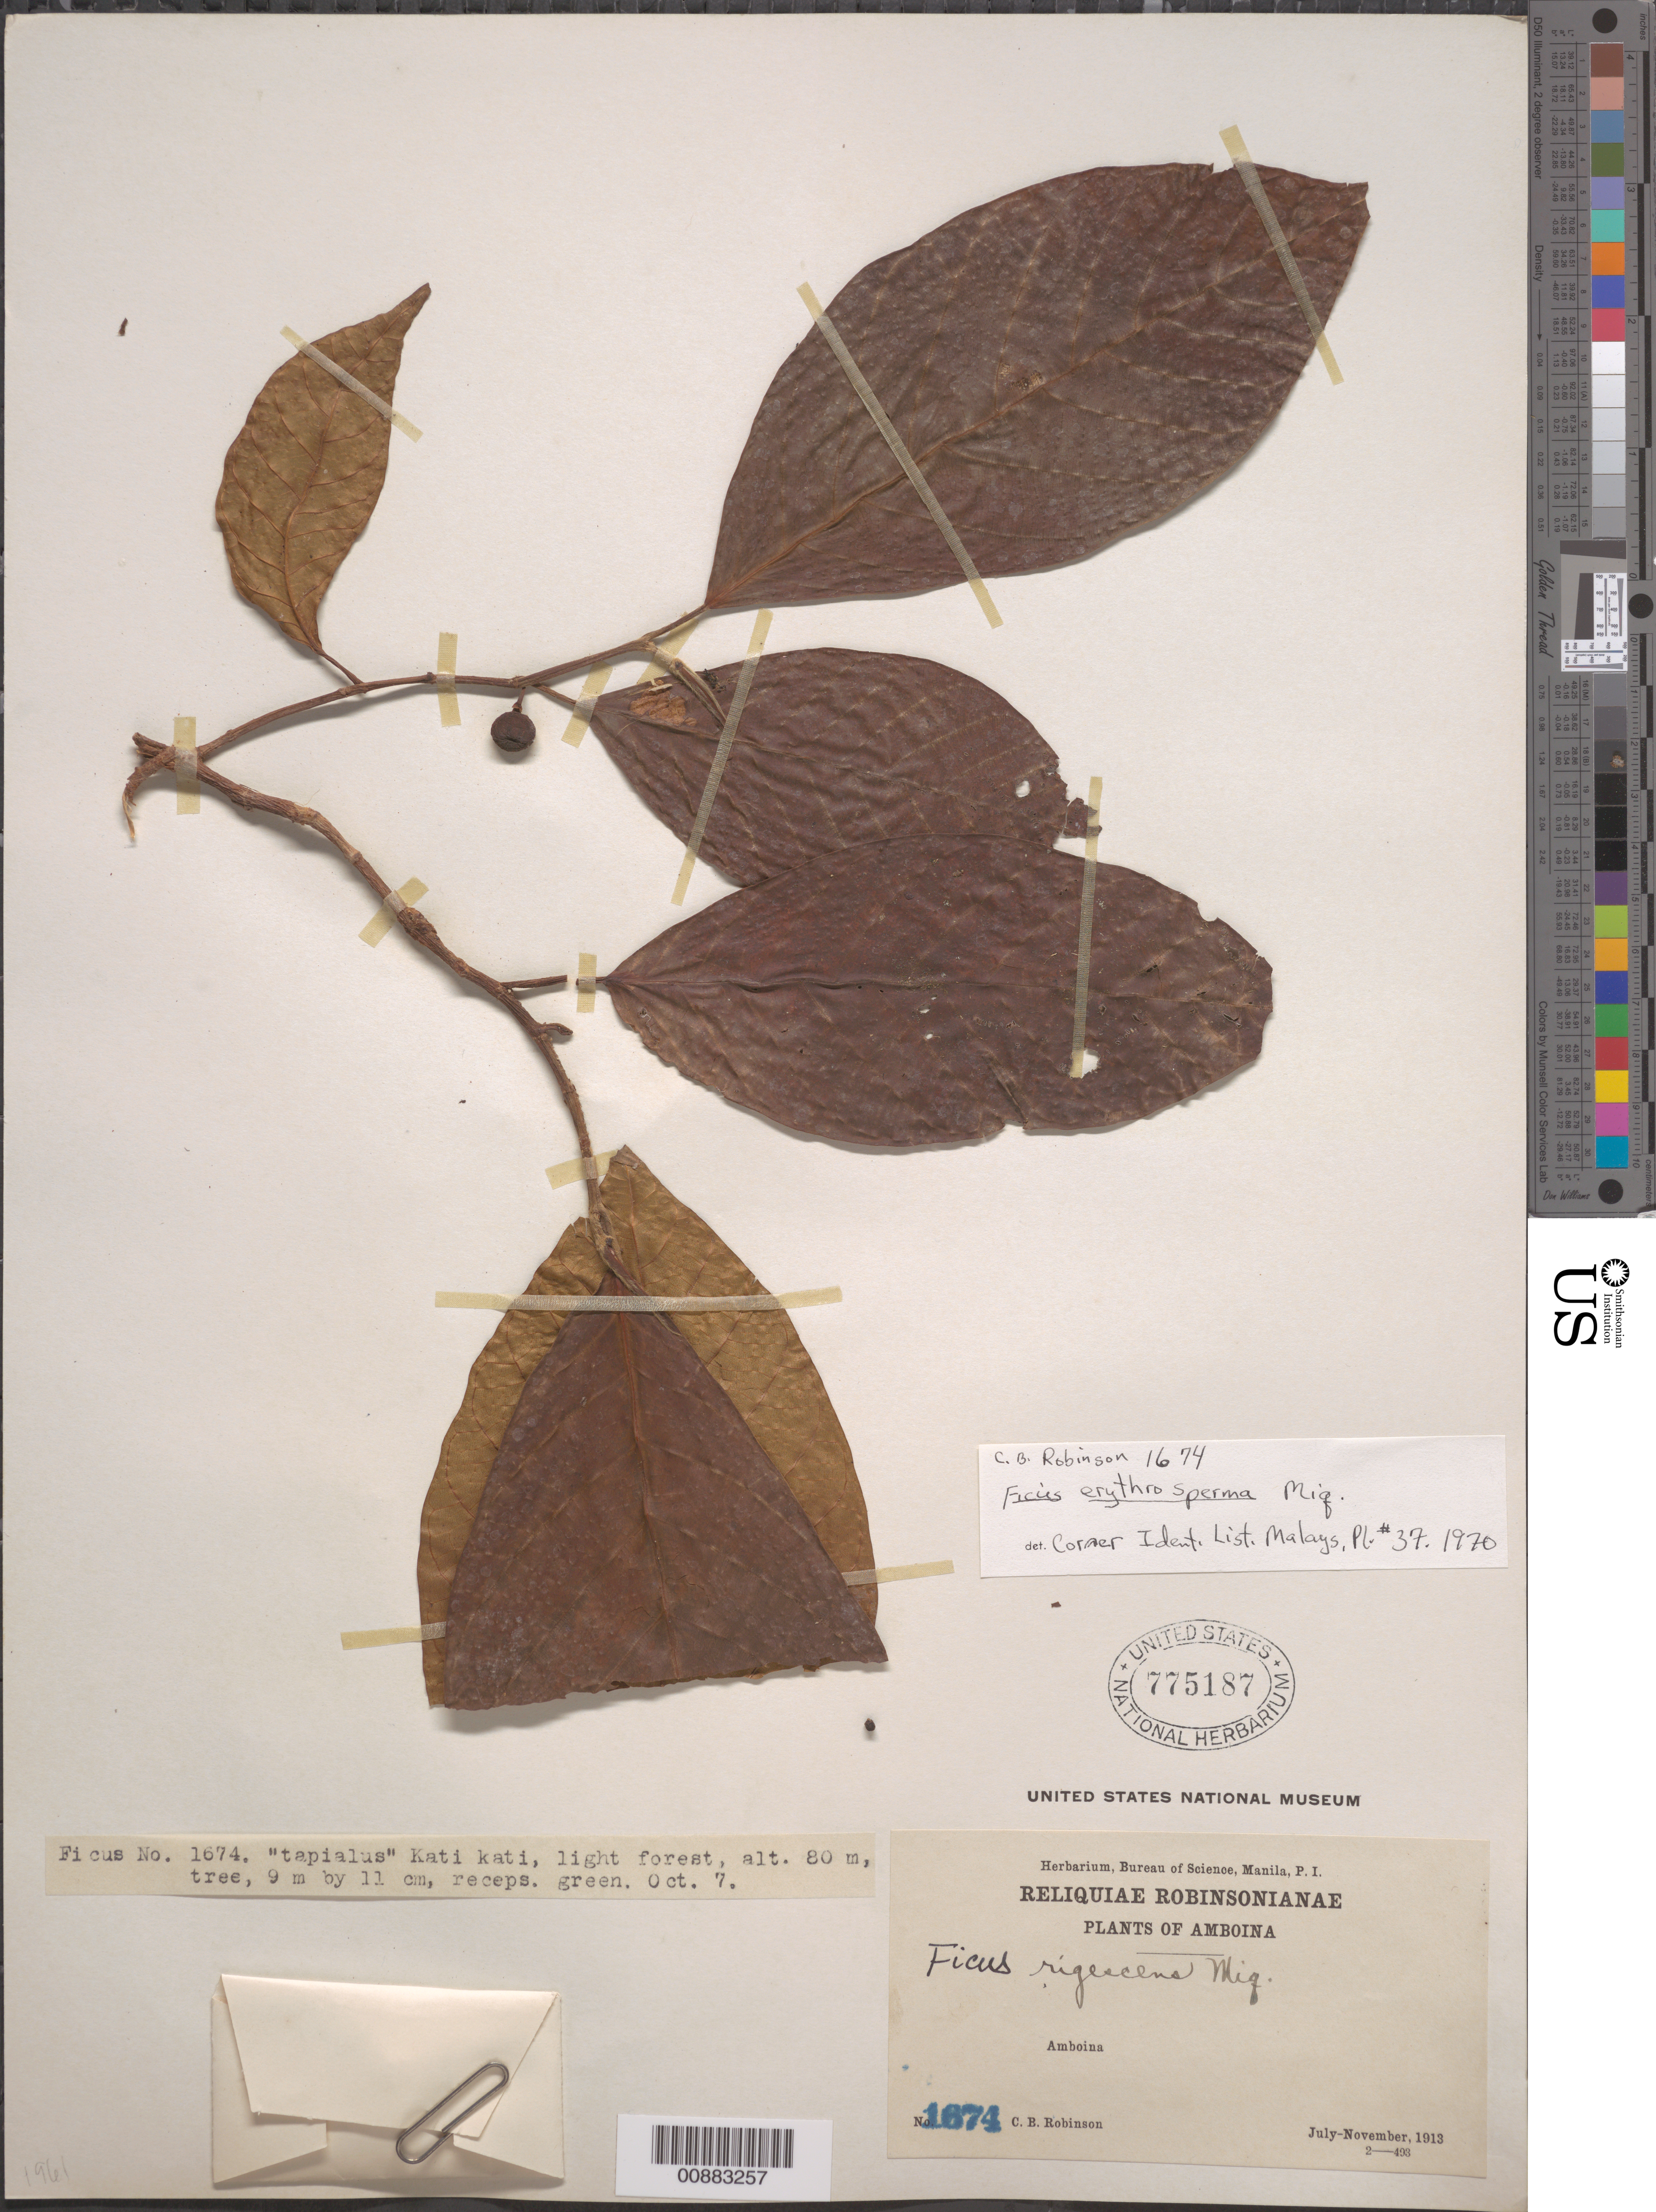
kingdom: Plantae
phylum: Tracheophyta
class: Magnoliopsida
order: Rosales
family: Moraceae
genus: Ficus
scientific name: Ficus erythrosperma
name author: Miq.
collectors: C. Robinson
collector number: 1674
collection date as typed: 07 Oct 1913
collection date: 1913-10-07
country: Indonesia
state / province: Maluku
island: Amboina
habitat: Light forest.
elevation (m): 80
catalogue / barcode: US 775187